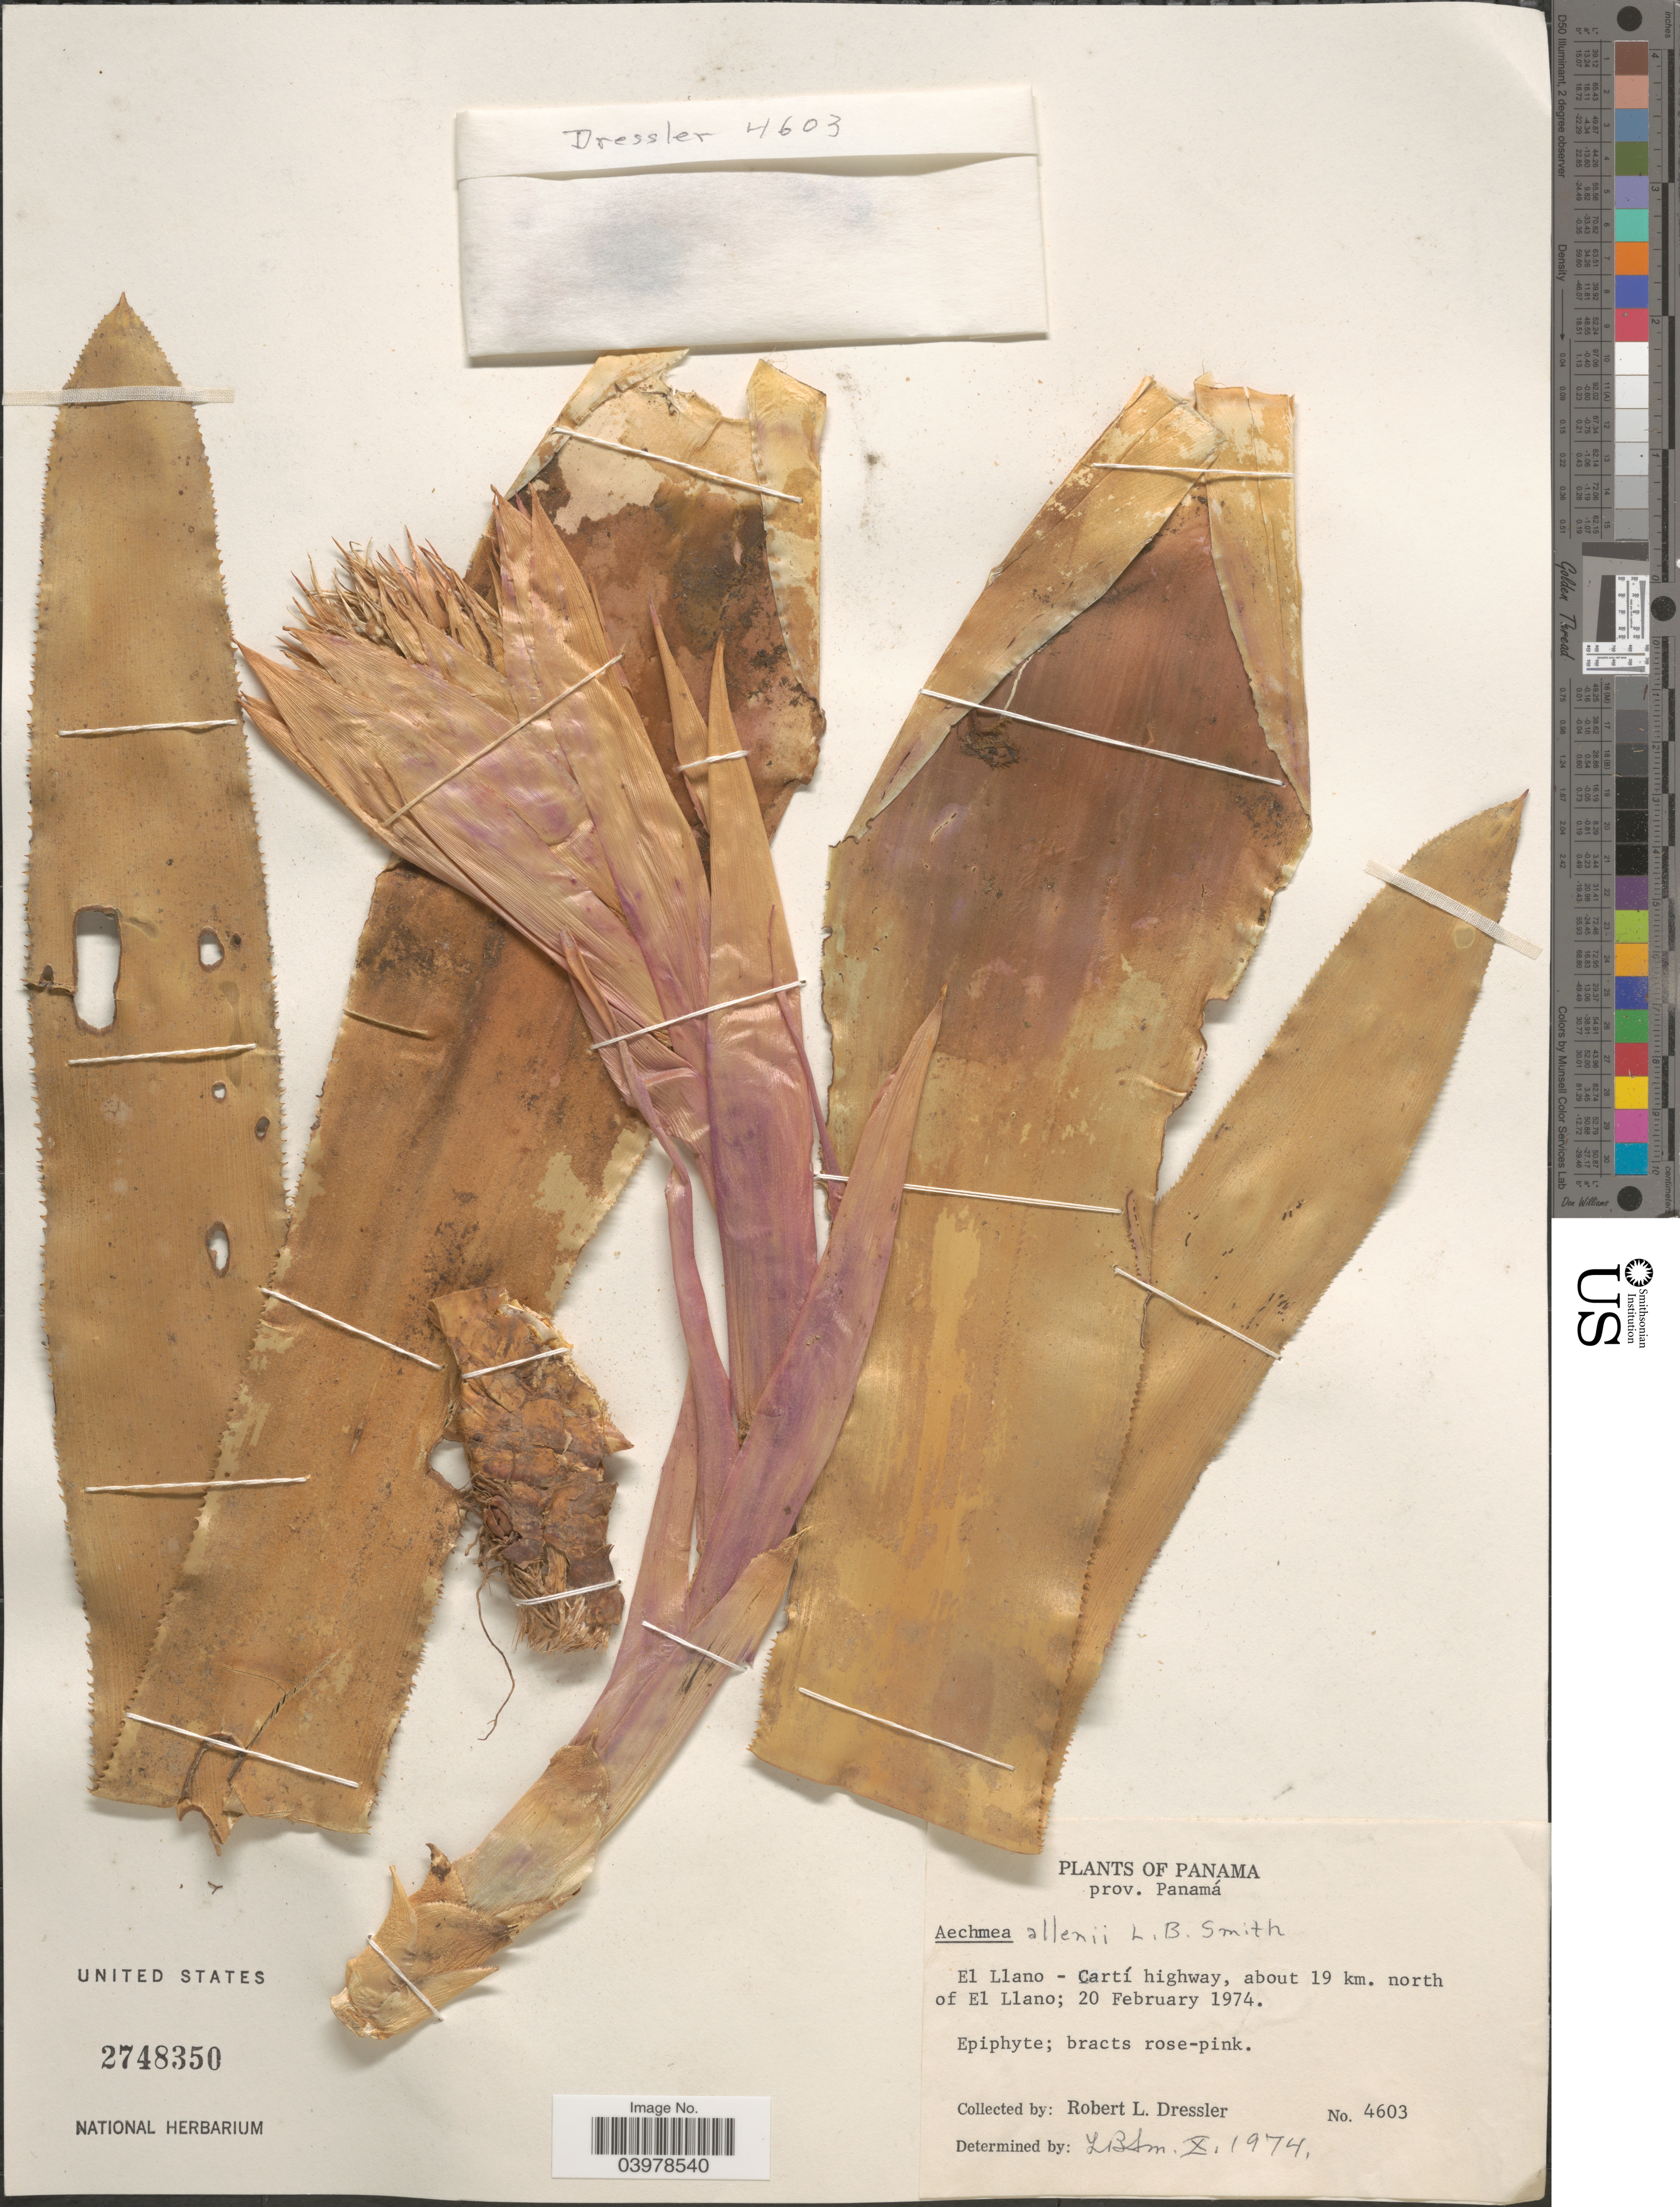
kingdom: Plantae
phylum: Tracheophyta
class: Liliopsida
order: Poales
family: Bromeliaceae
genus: Aechmea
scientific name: Aechmea allenii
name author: L.B. Sm. in Woodson & Schery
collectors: R. Dressler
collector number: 4603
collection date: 1974-02-20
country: Panama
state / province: Panamá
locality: El Llano - Cartí highway, about 19 km. north of El Llano.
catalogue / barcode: US 2748350